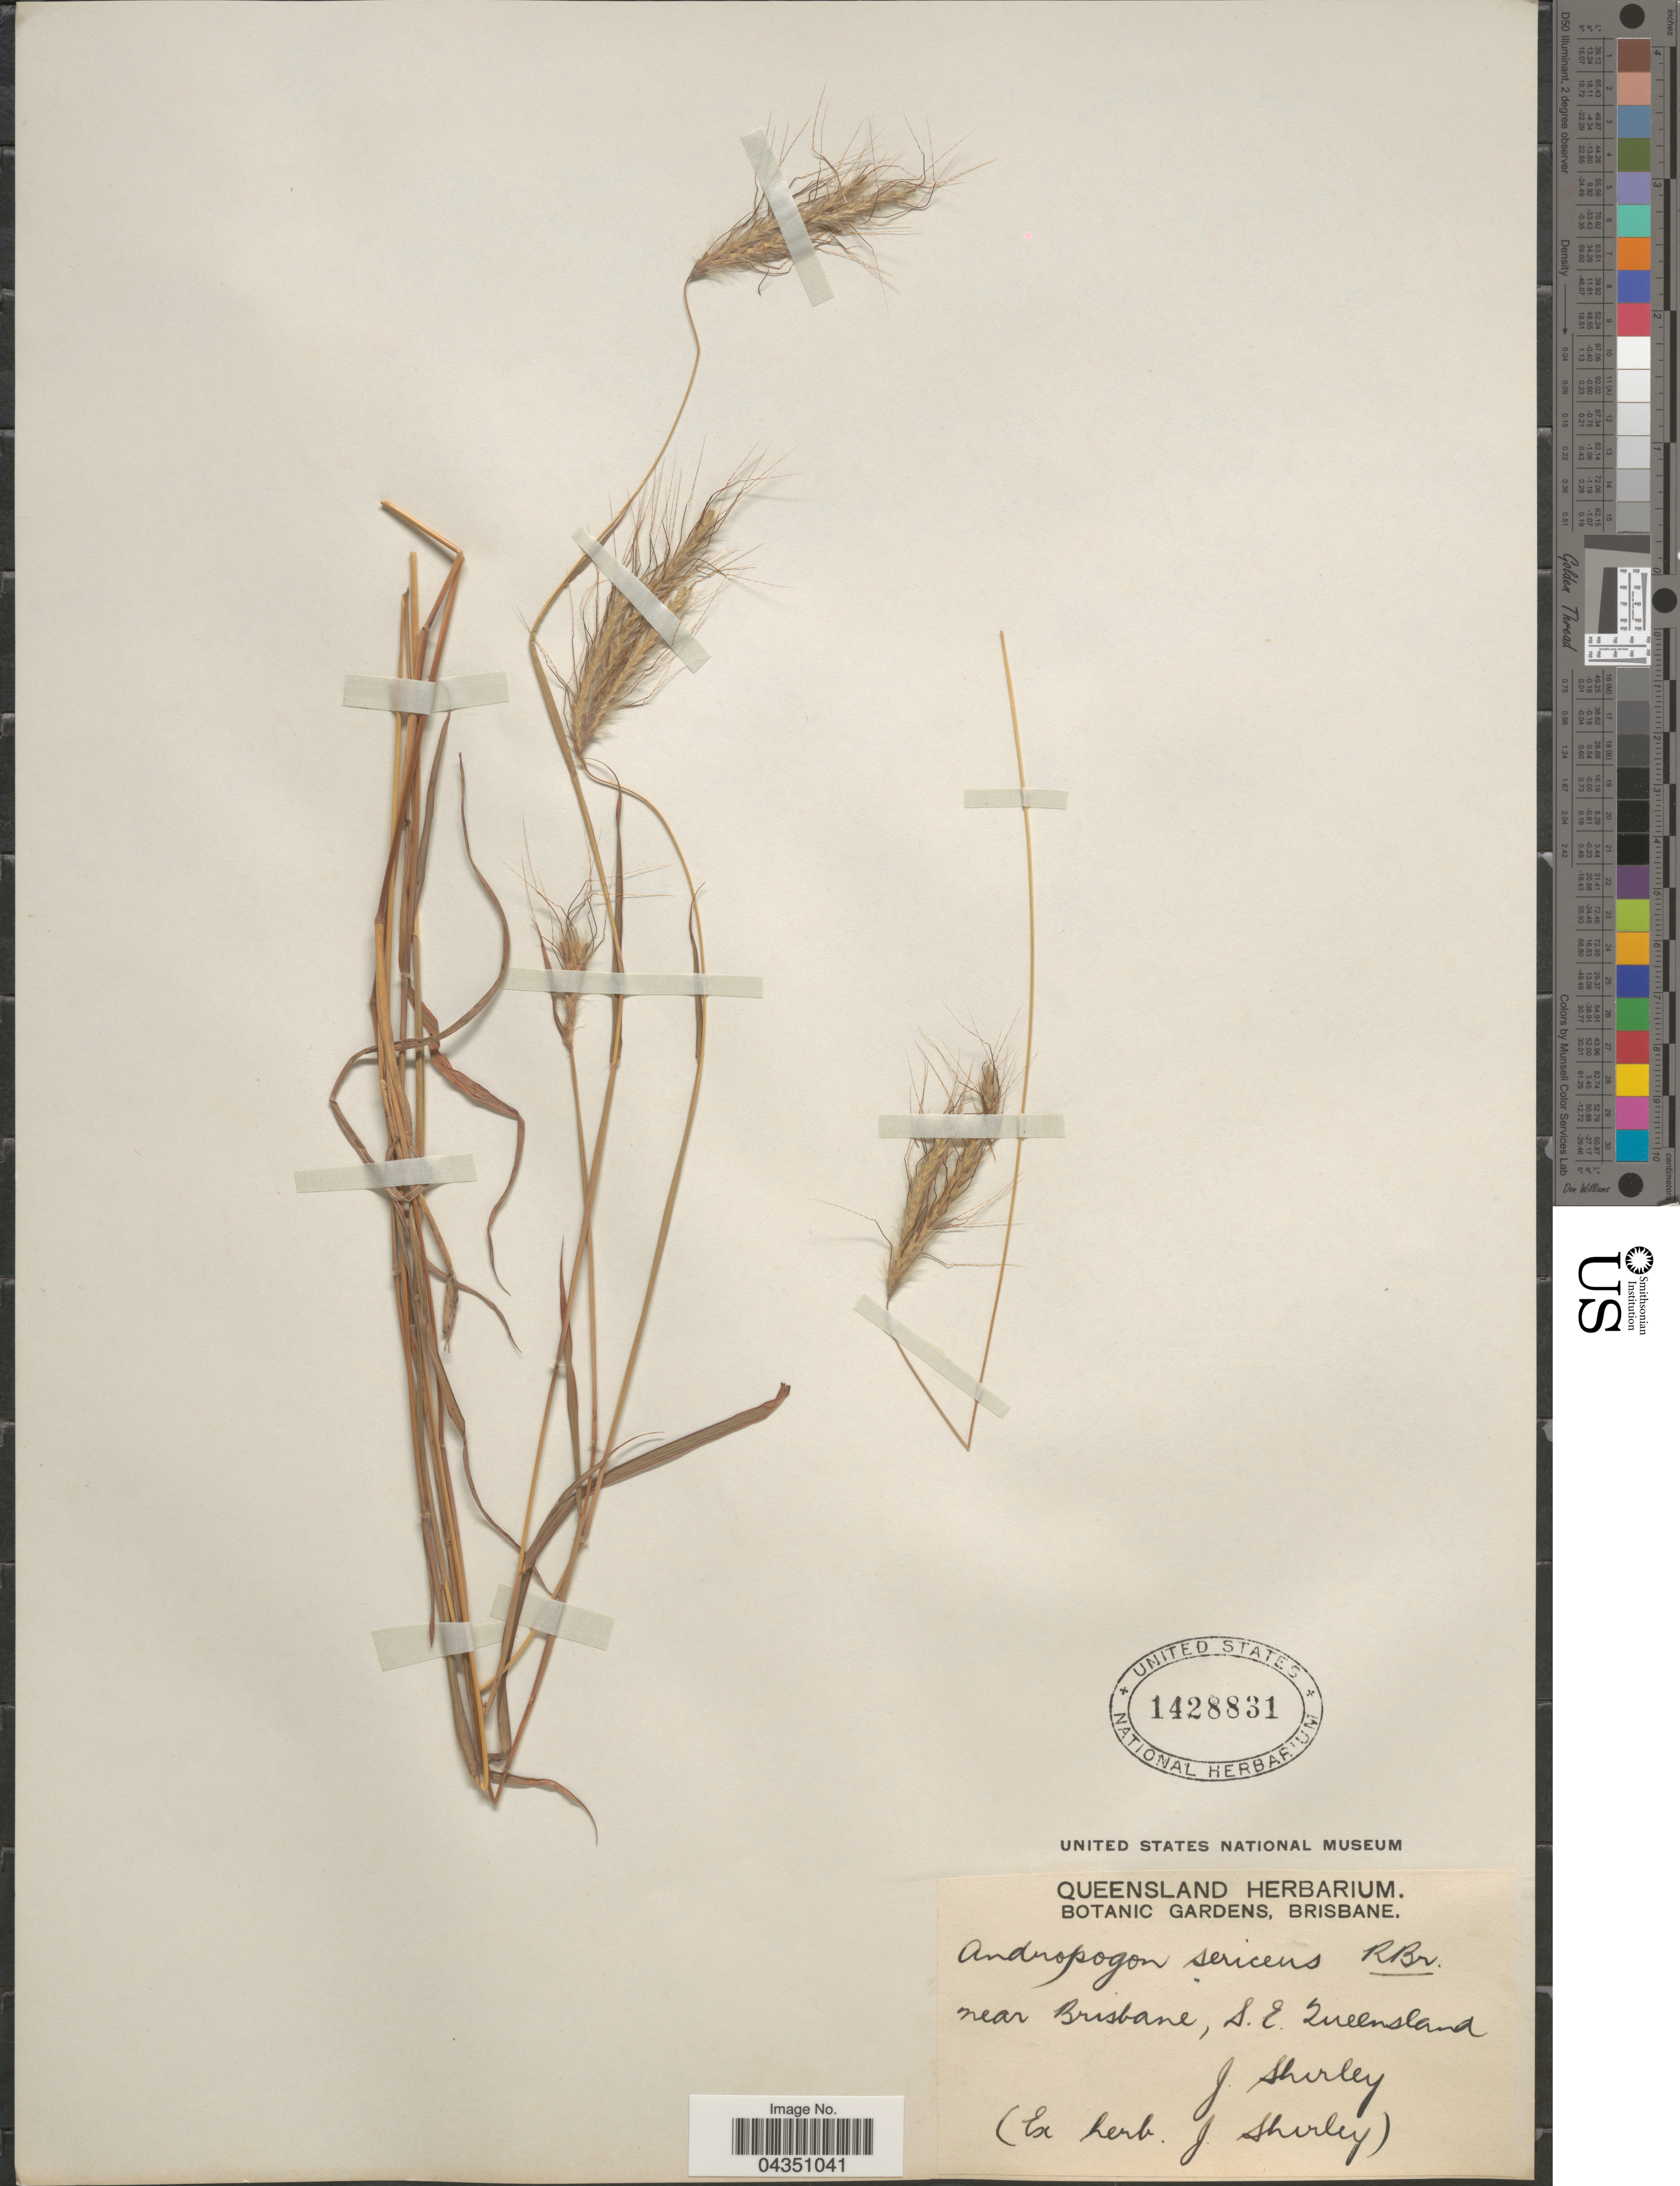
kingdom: Plantae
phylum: Tracheophyta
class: Liliopsida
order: Poales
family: Poaceae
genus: Dichanthium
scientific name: Dichanthium sericeum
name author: (R. Br.) A. Camus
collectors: J. Shirley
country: Australia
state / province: Queensland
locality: Near Brisbane, S.E. Queensland.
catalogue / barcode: US 1428831